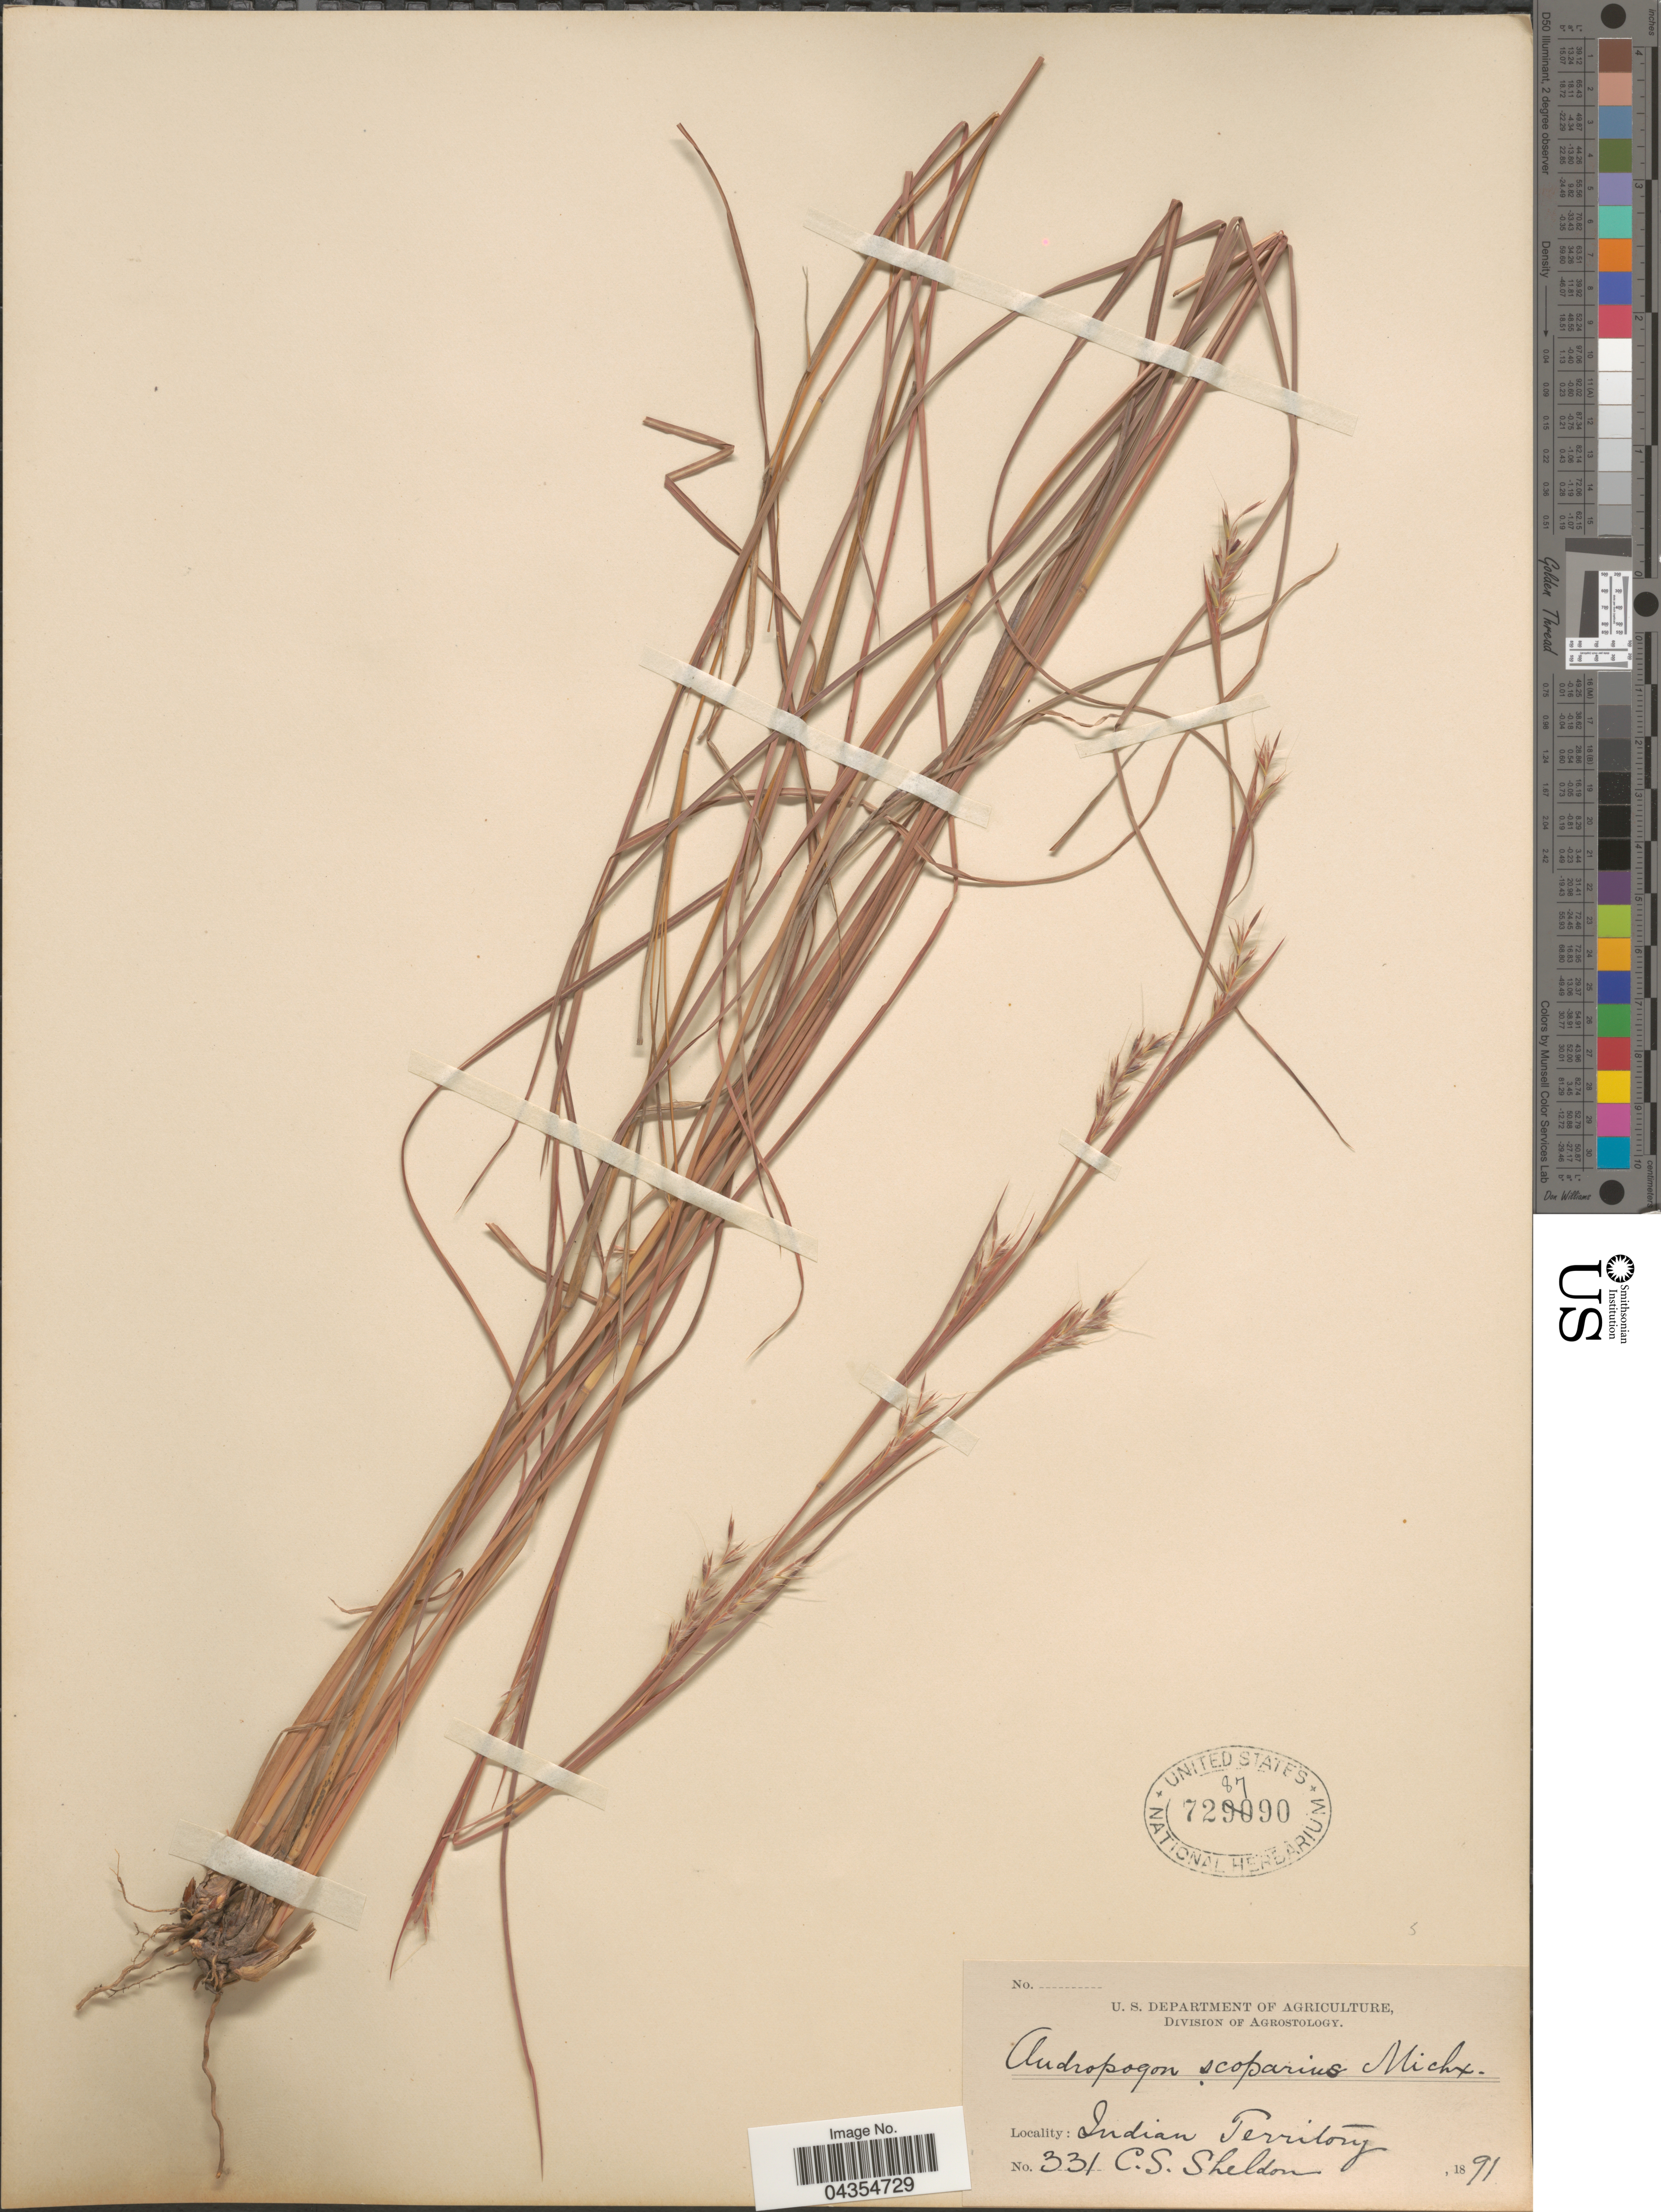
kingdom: Plantae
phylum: Tracheophyta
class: Liliopsida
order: Poales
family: Poaceae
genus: Schizachyrium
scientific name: Schizachyrium sanguineum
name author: (Retz.) Alston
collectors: C. S. Sheldon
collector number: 331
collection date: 1891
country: United States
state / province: Oklahoma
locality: Indian Territory.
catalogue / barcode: US 728790